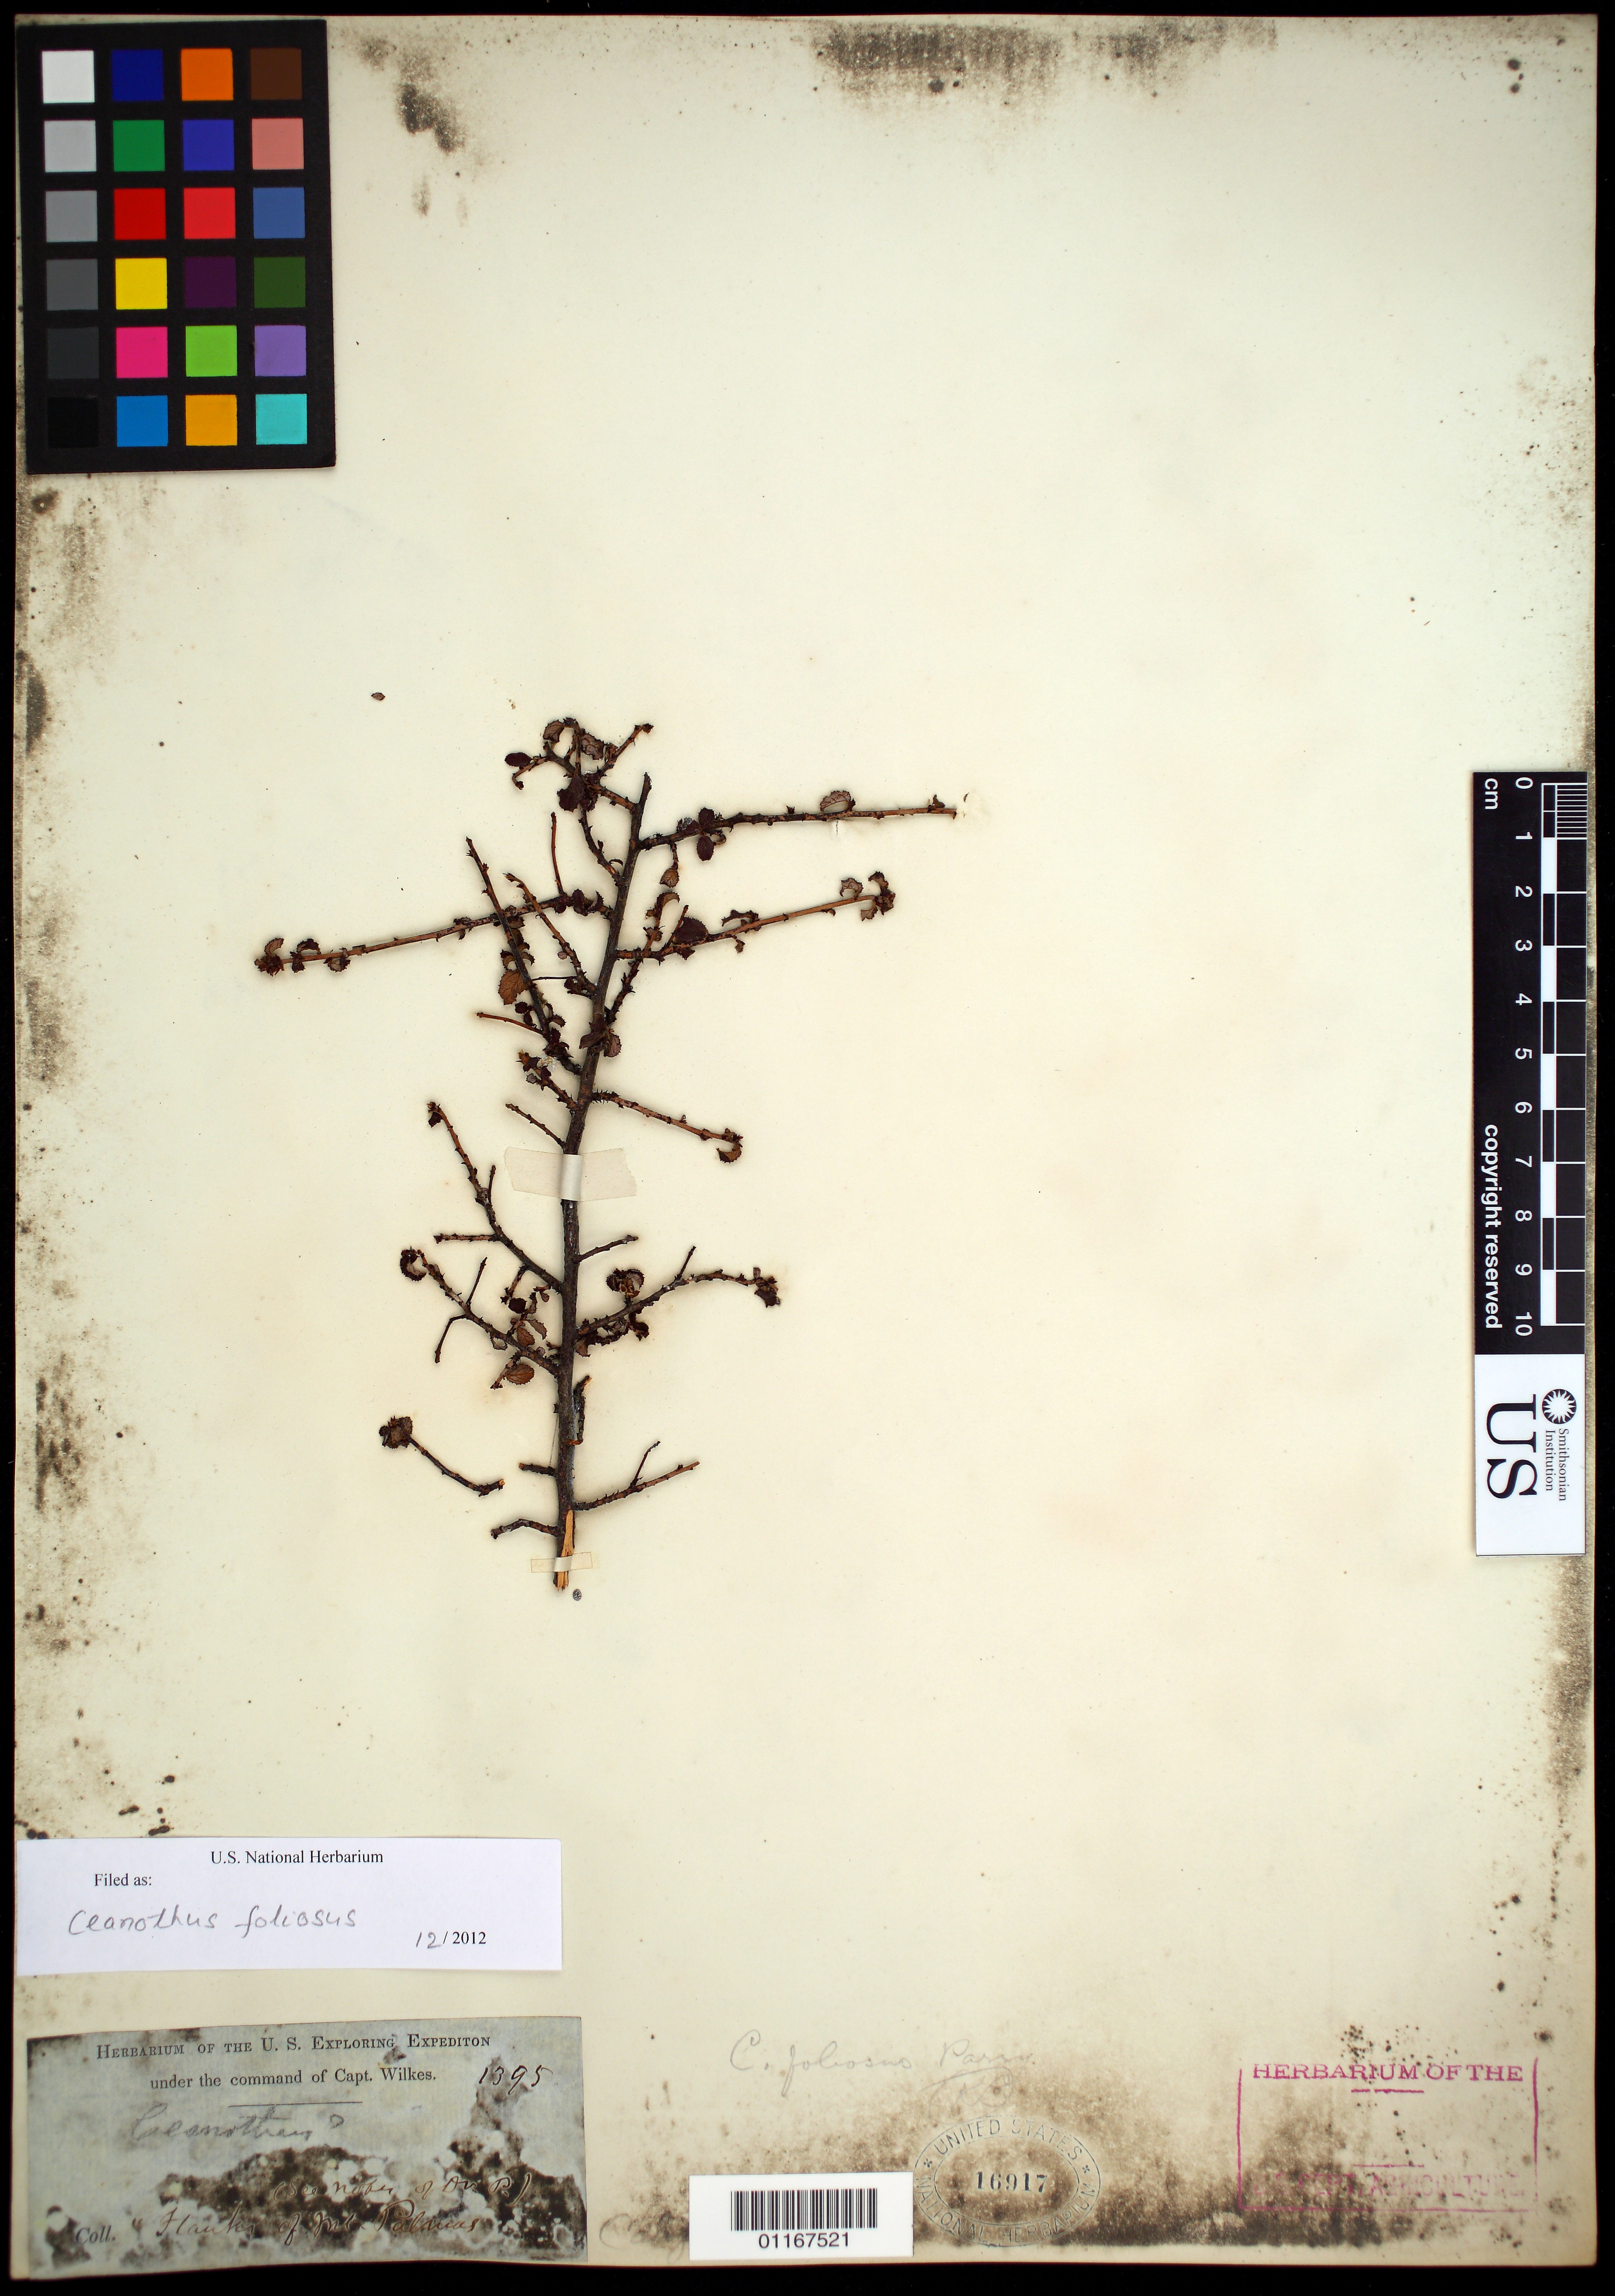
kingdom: Plantae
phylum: Tracheophyta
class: Magnoliopsida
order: Rosales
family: Rhamnaceae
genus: Ceanothus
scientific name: Ceanothus foliosus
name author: Parry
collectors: Wilkes Explor. Exped.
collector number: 1395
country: United States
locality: Flanks of Mt. Palmas.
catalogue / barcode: US 16917